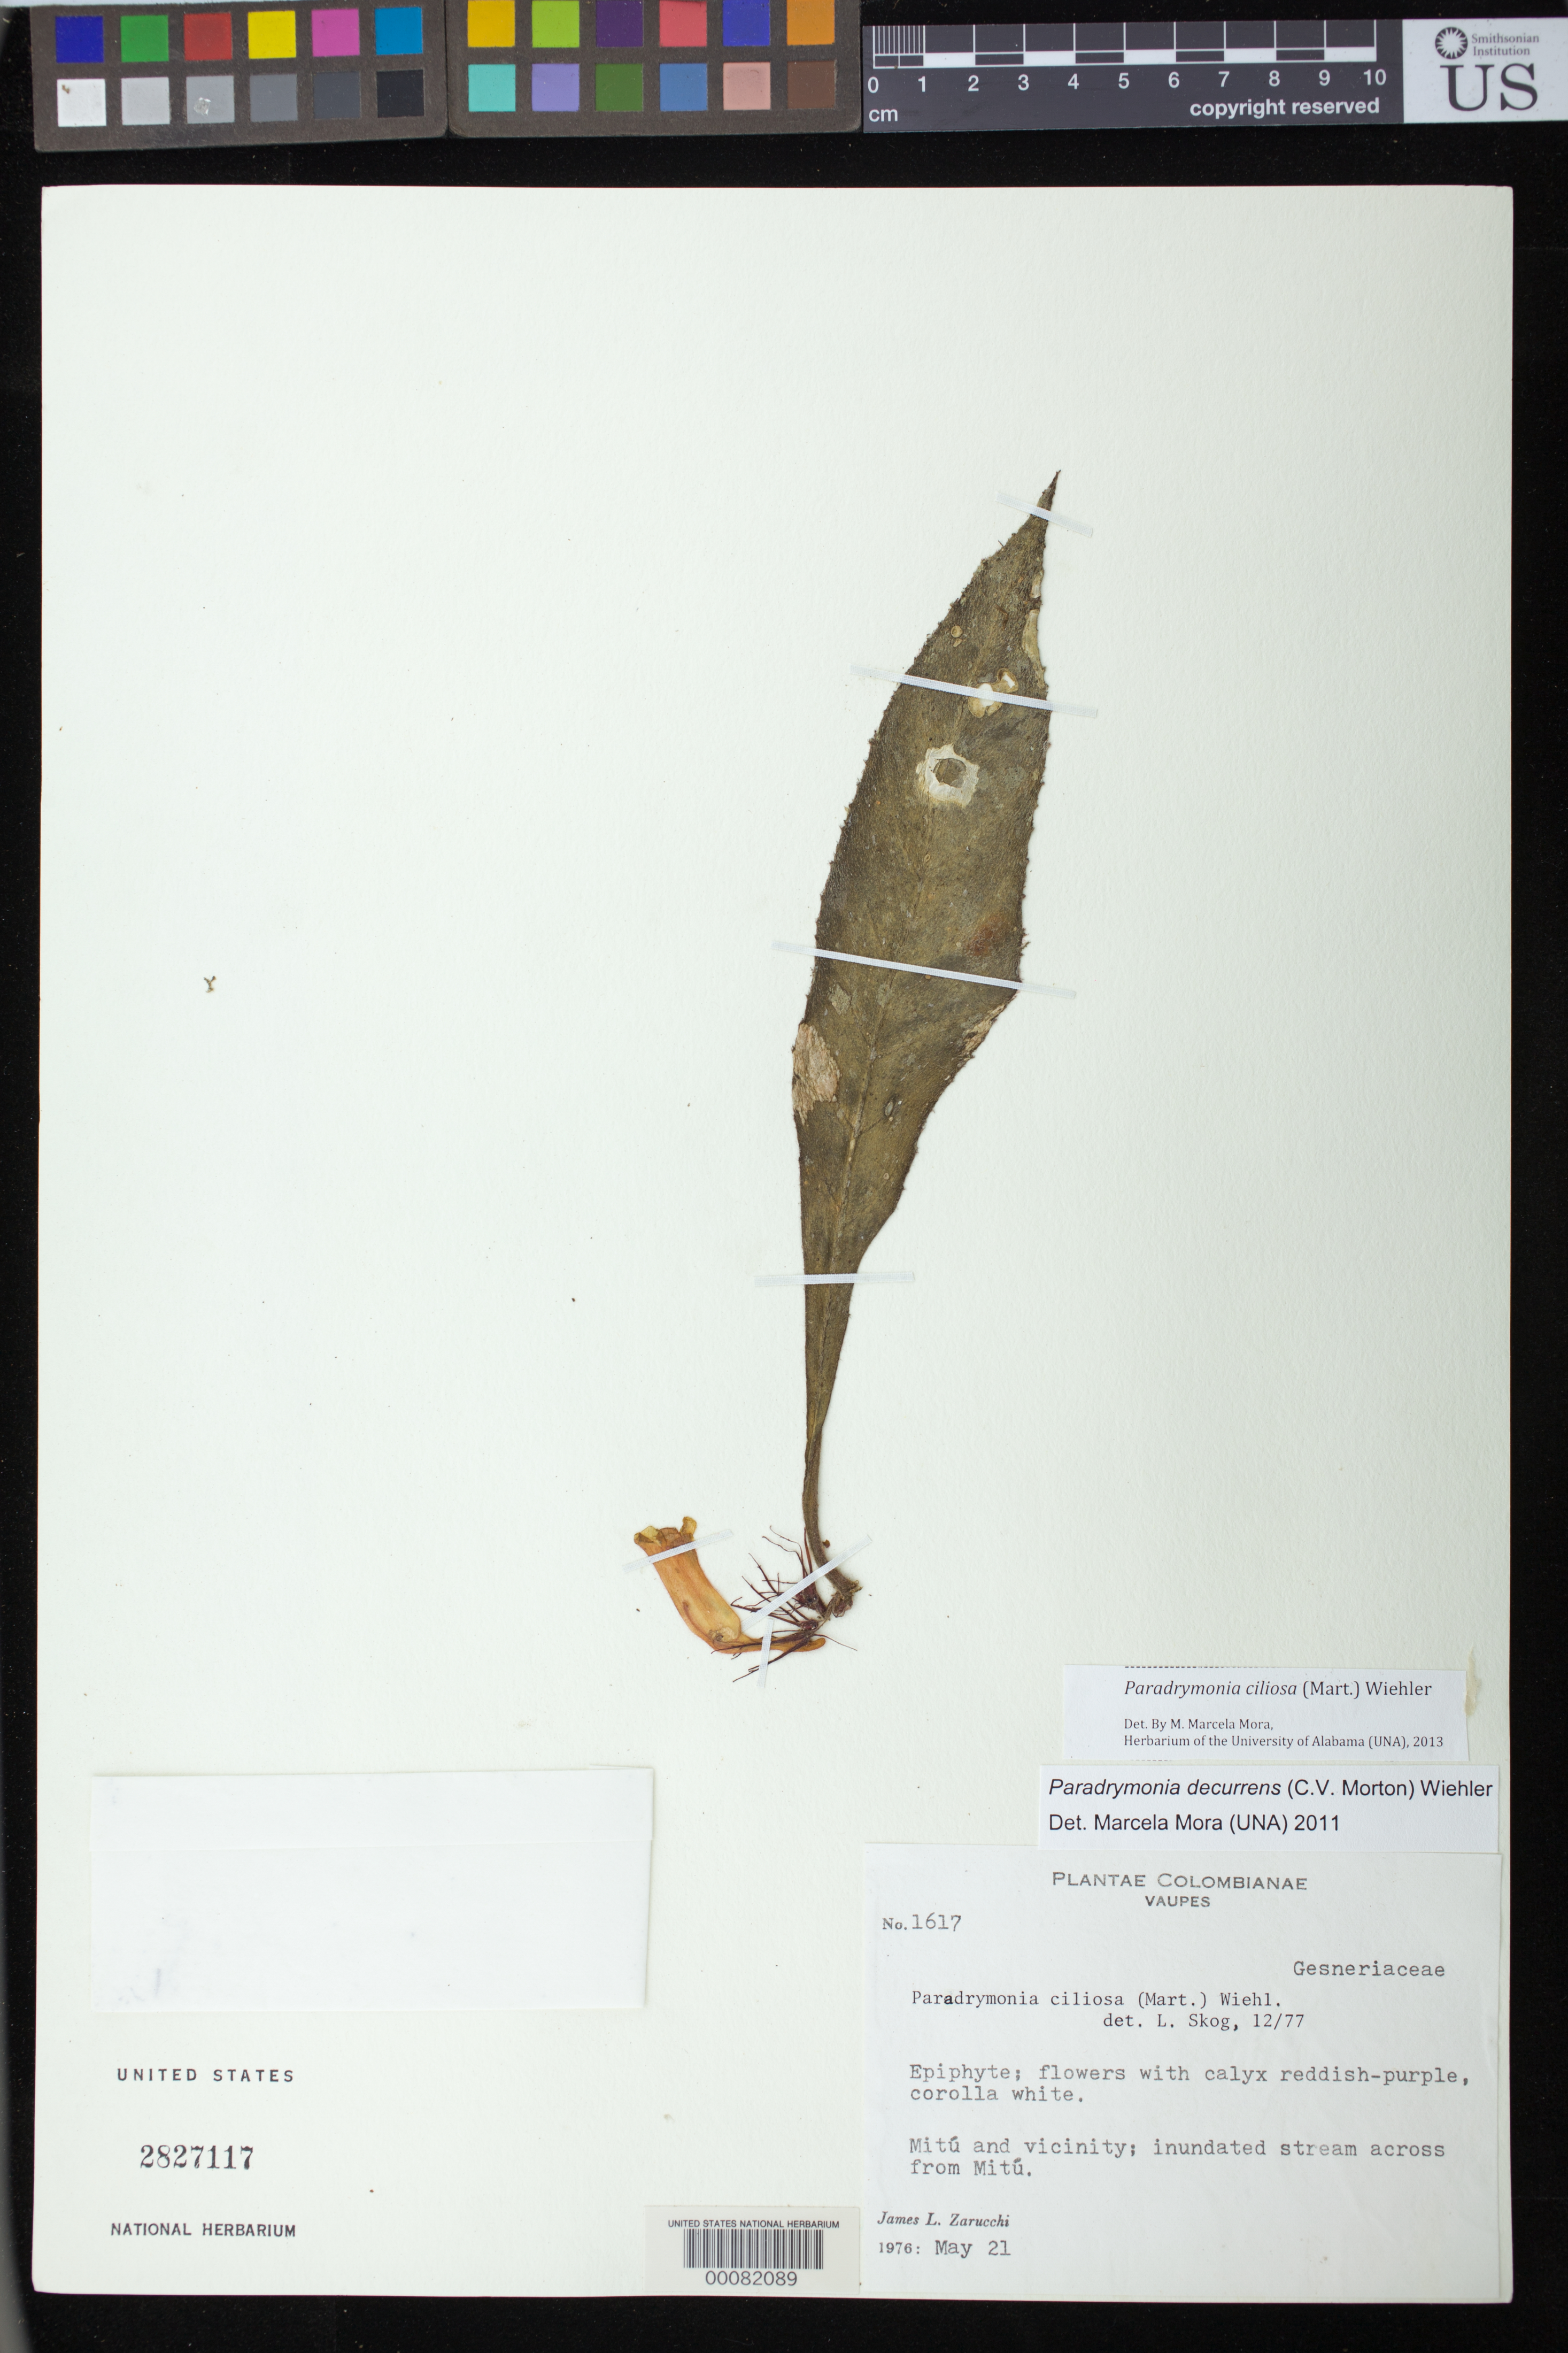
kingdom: Plantae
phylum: Tracheophyta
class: Magnoliopsida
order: Lamiales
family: Gesneriaceae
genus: Paradrymonia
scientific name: Paradrymonia ciliosa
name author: (Mart.) Wiehler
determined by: Mora, M. Marcela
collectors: J. L. Zarucchi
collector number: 1617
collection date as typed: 21 May 1976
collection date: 1976-05-21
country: Colombia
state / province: Vaupés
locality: Mitú and vicinity; inundated stream across from Mitú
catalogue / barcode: US 2827117